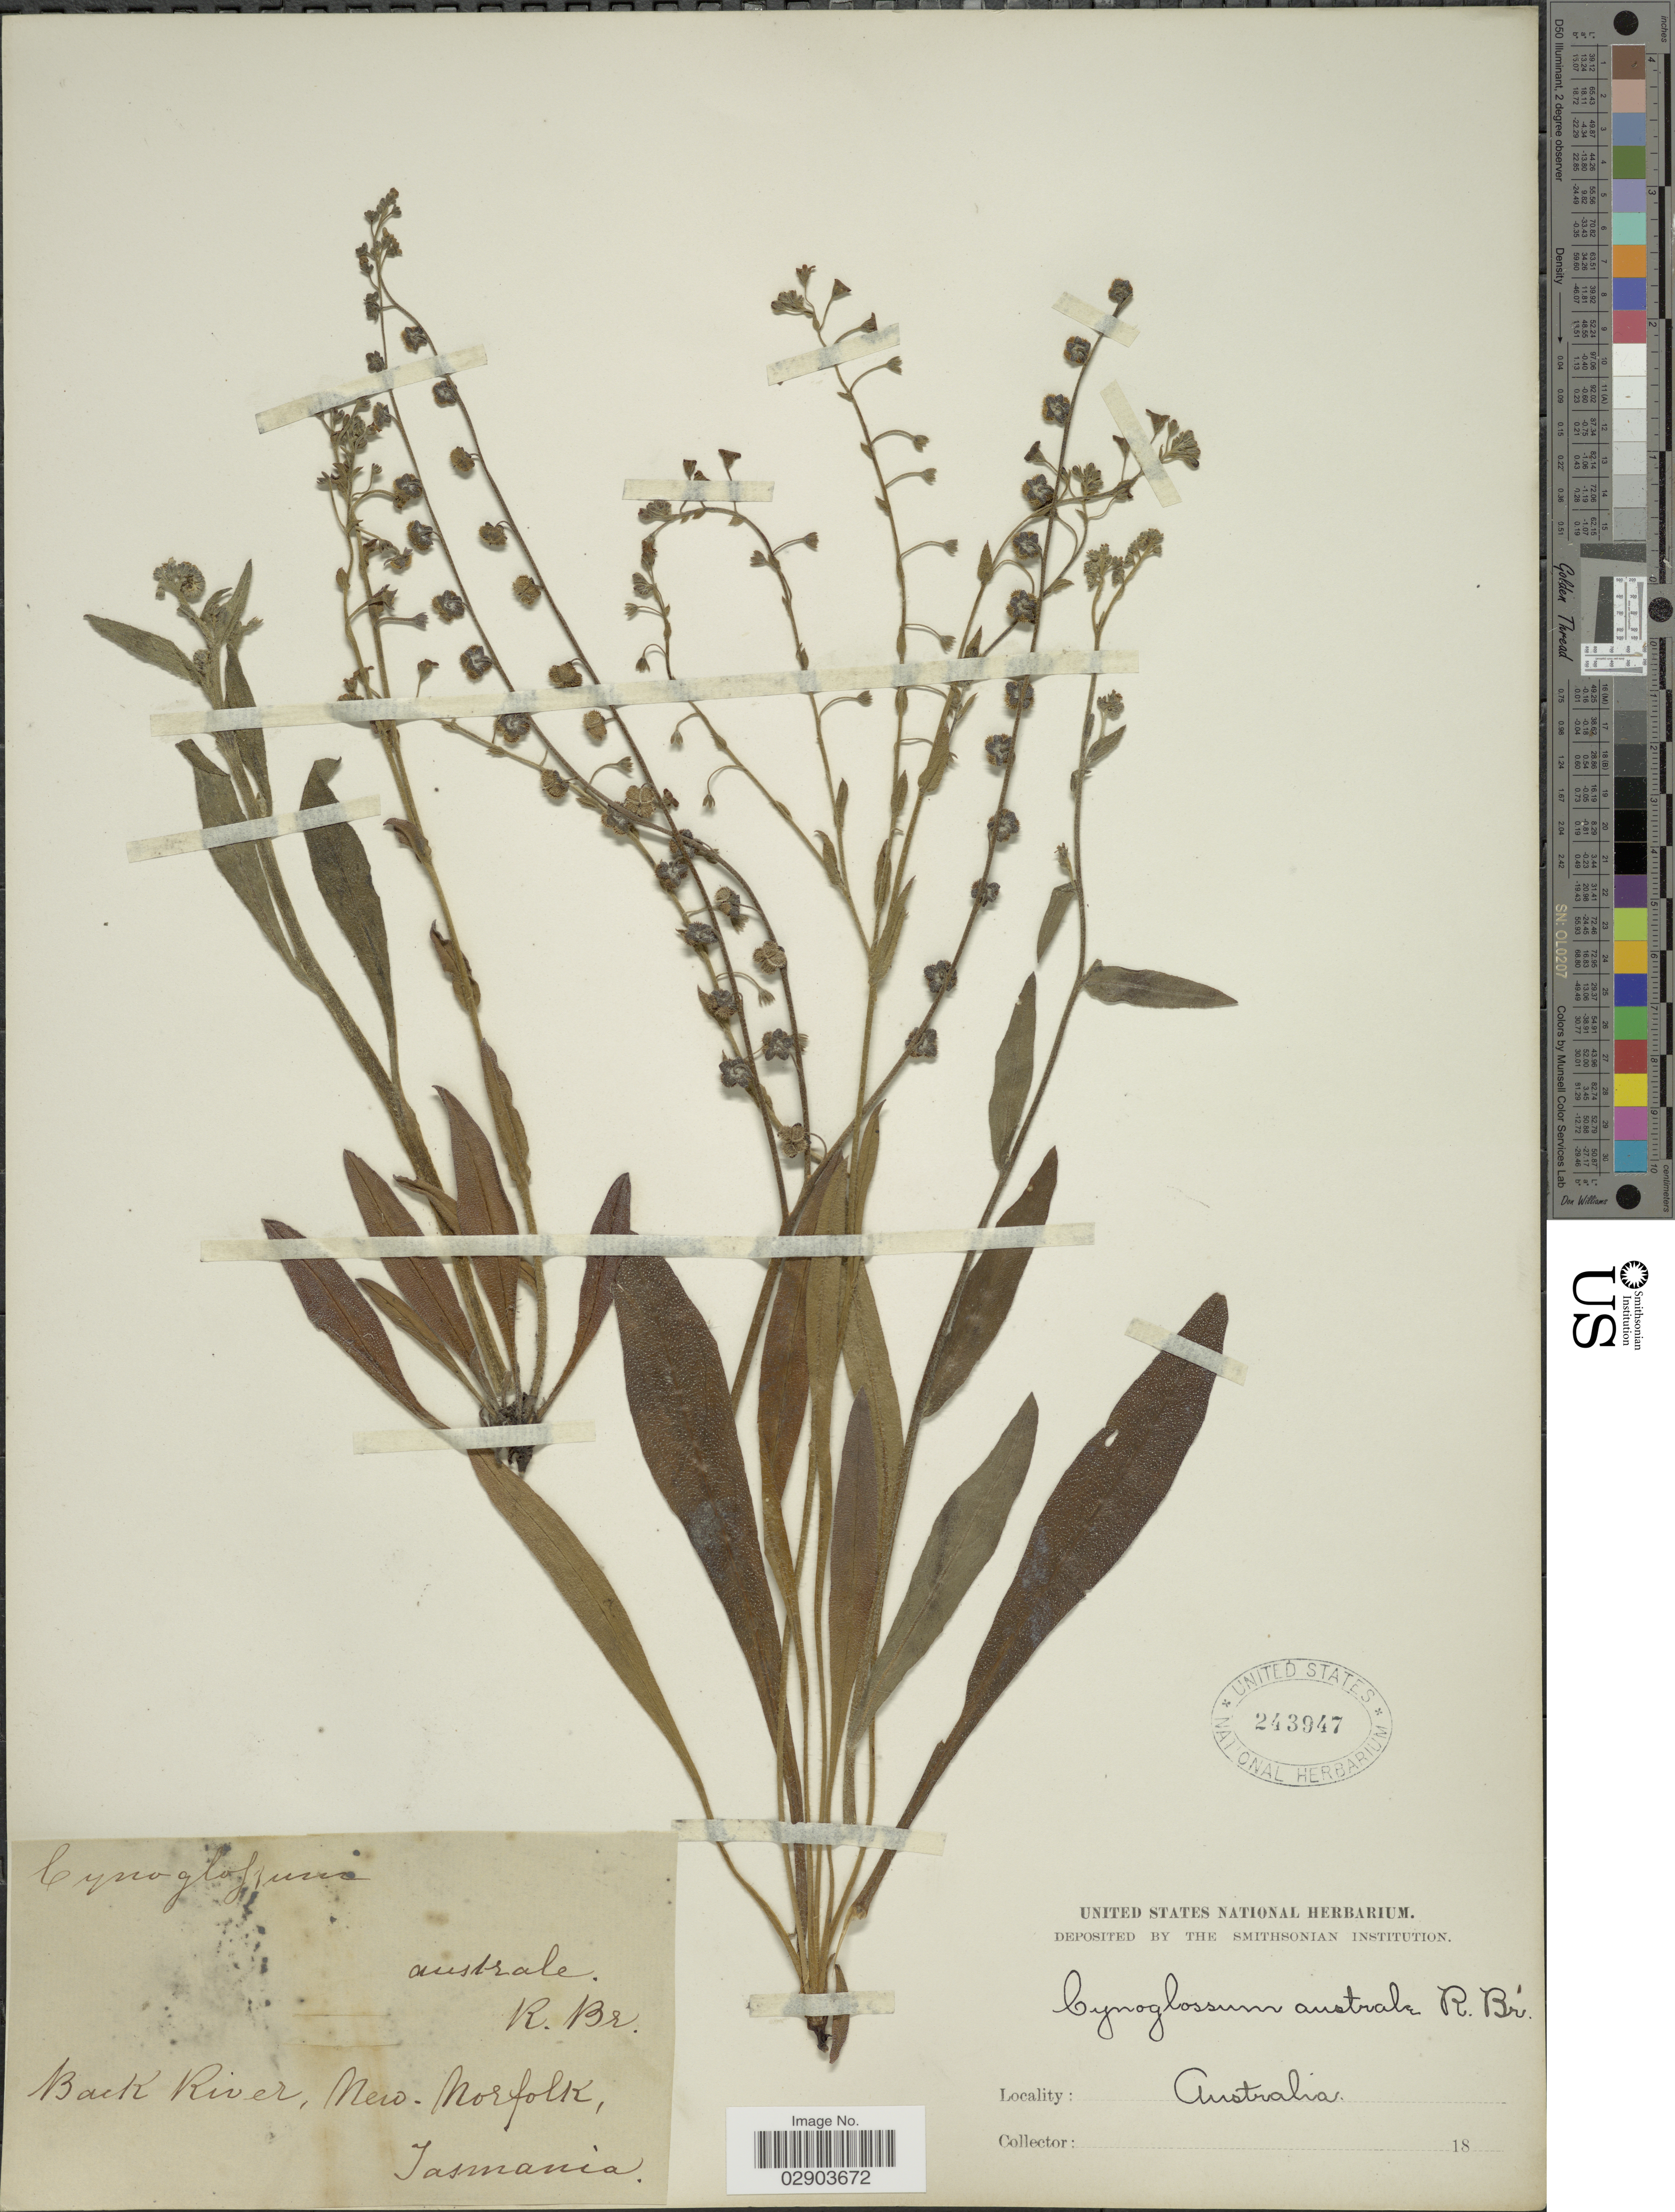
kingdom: Plantae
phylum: Tracheophyta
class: Magnoliopsida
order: Boraginales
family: Boraginaceae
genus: Cynoglossum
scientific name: Cynoglossum australe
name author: R. Br.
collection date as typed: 18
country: Australia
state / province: Tasmania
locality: Back River, New. Norfolk, Tasmania.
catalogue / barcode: US 243947